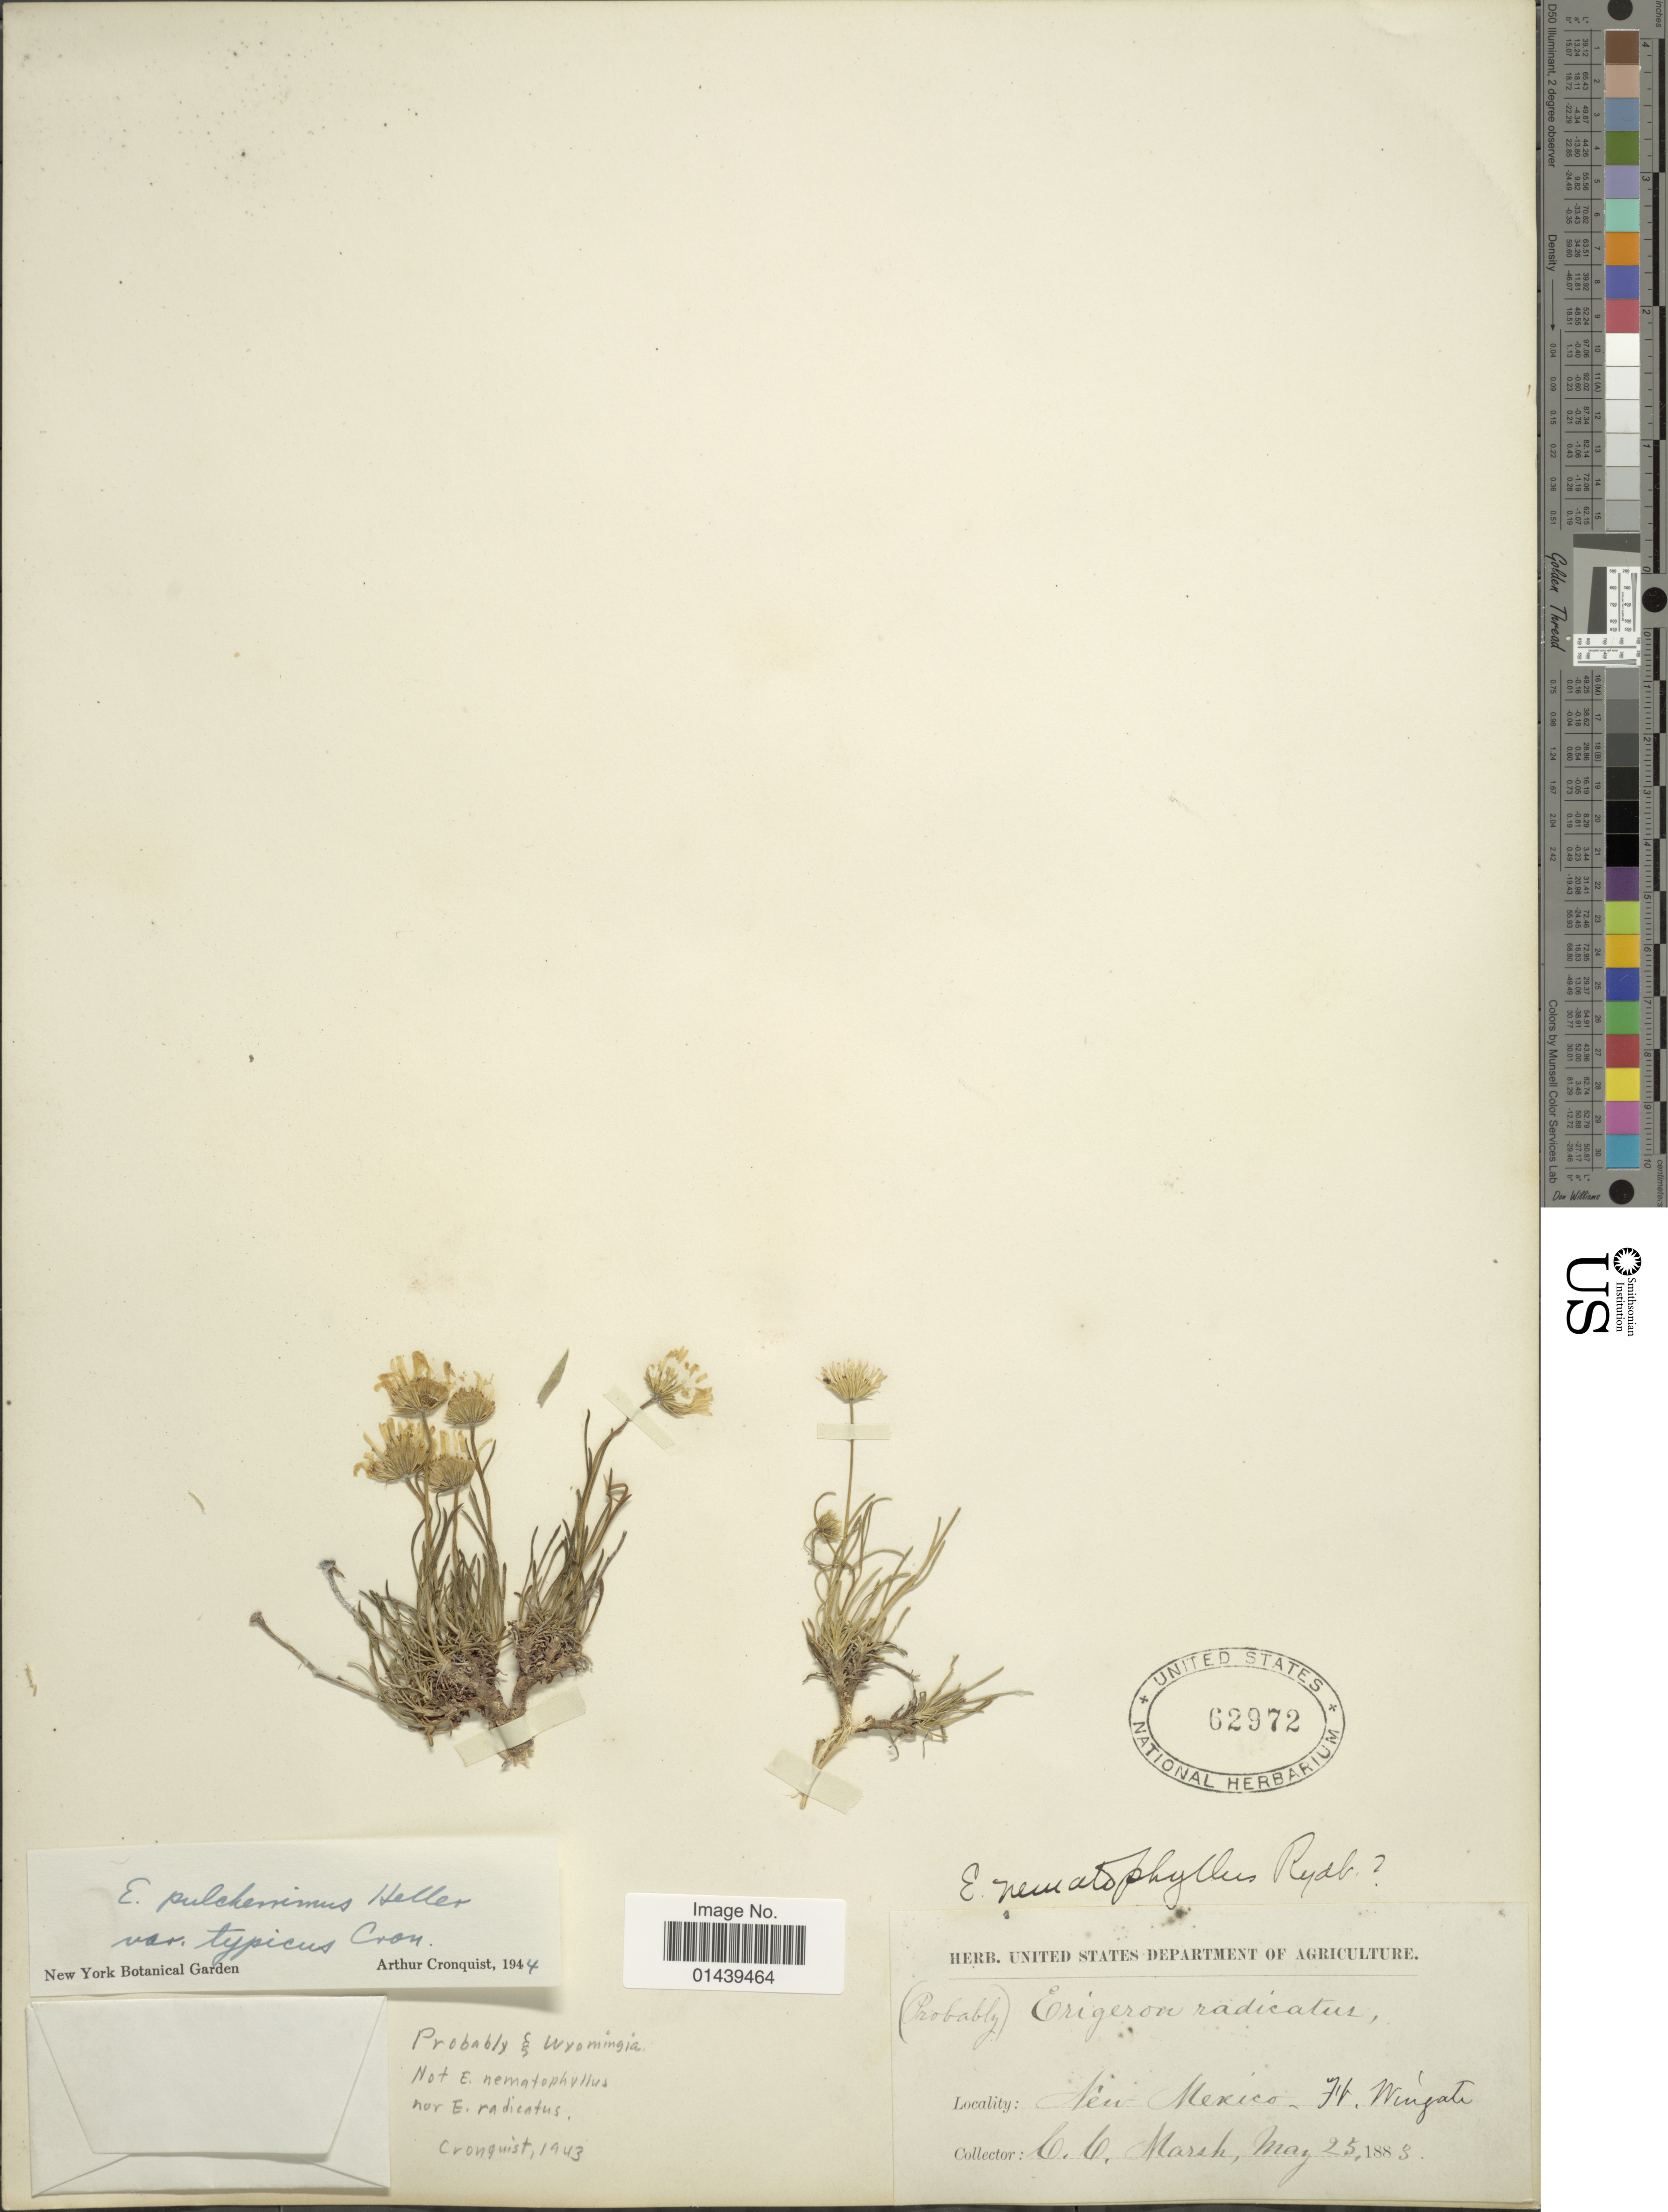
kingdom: Plantae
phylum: Tracheophyta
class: Magnoliopsida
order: Asterales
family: Asteraceae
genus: Erigeron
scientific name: Erigeron pulcherrimus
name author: A. Heller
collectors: C. C. Marsh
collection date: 1883-05-25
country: United States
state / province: New Mexico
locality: Ft. Wingate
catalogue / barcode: US 62972